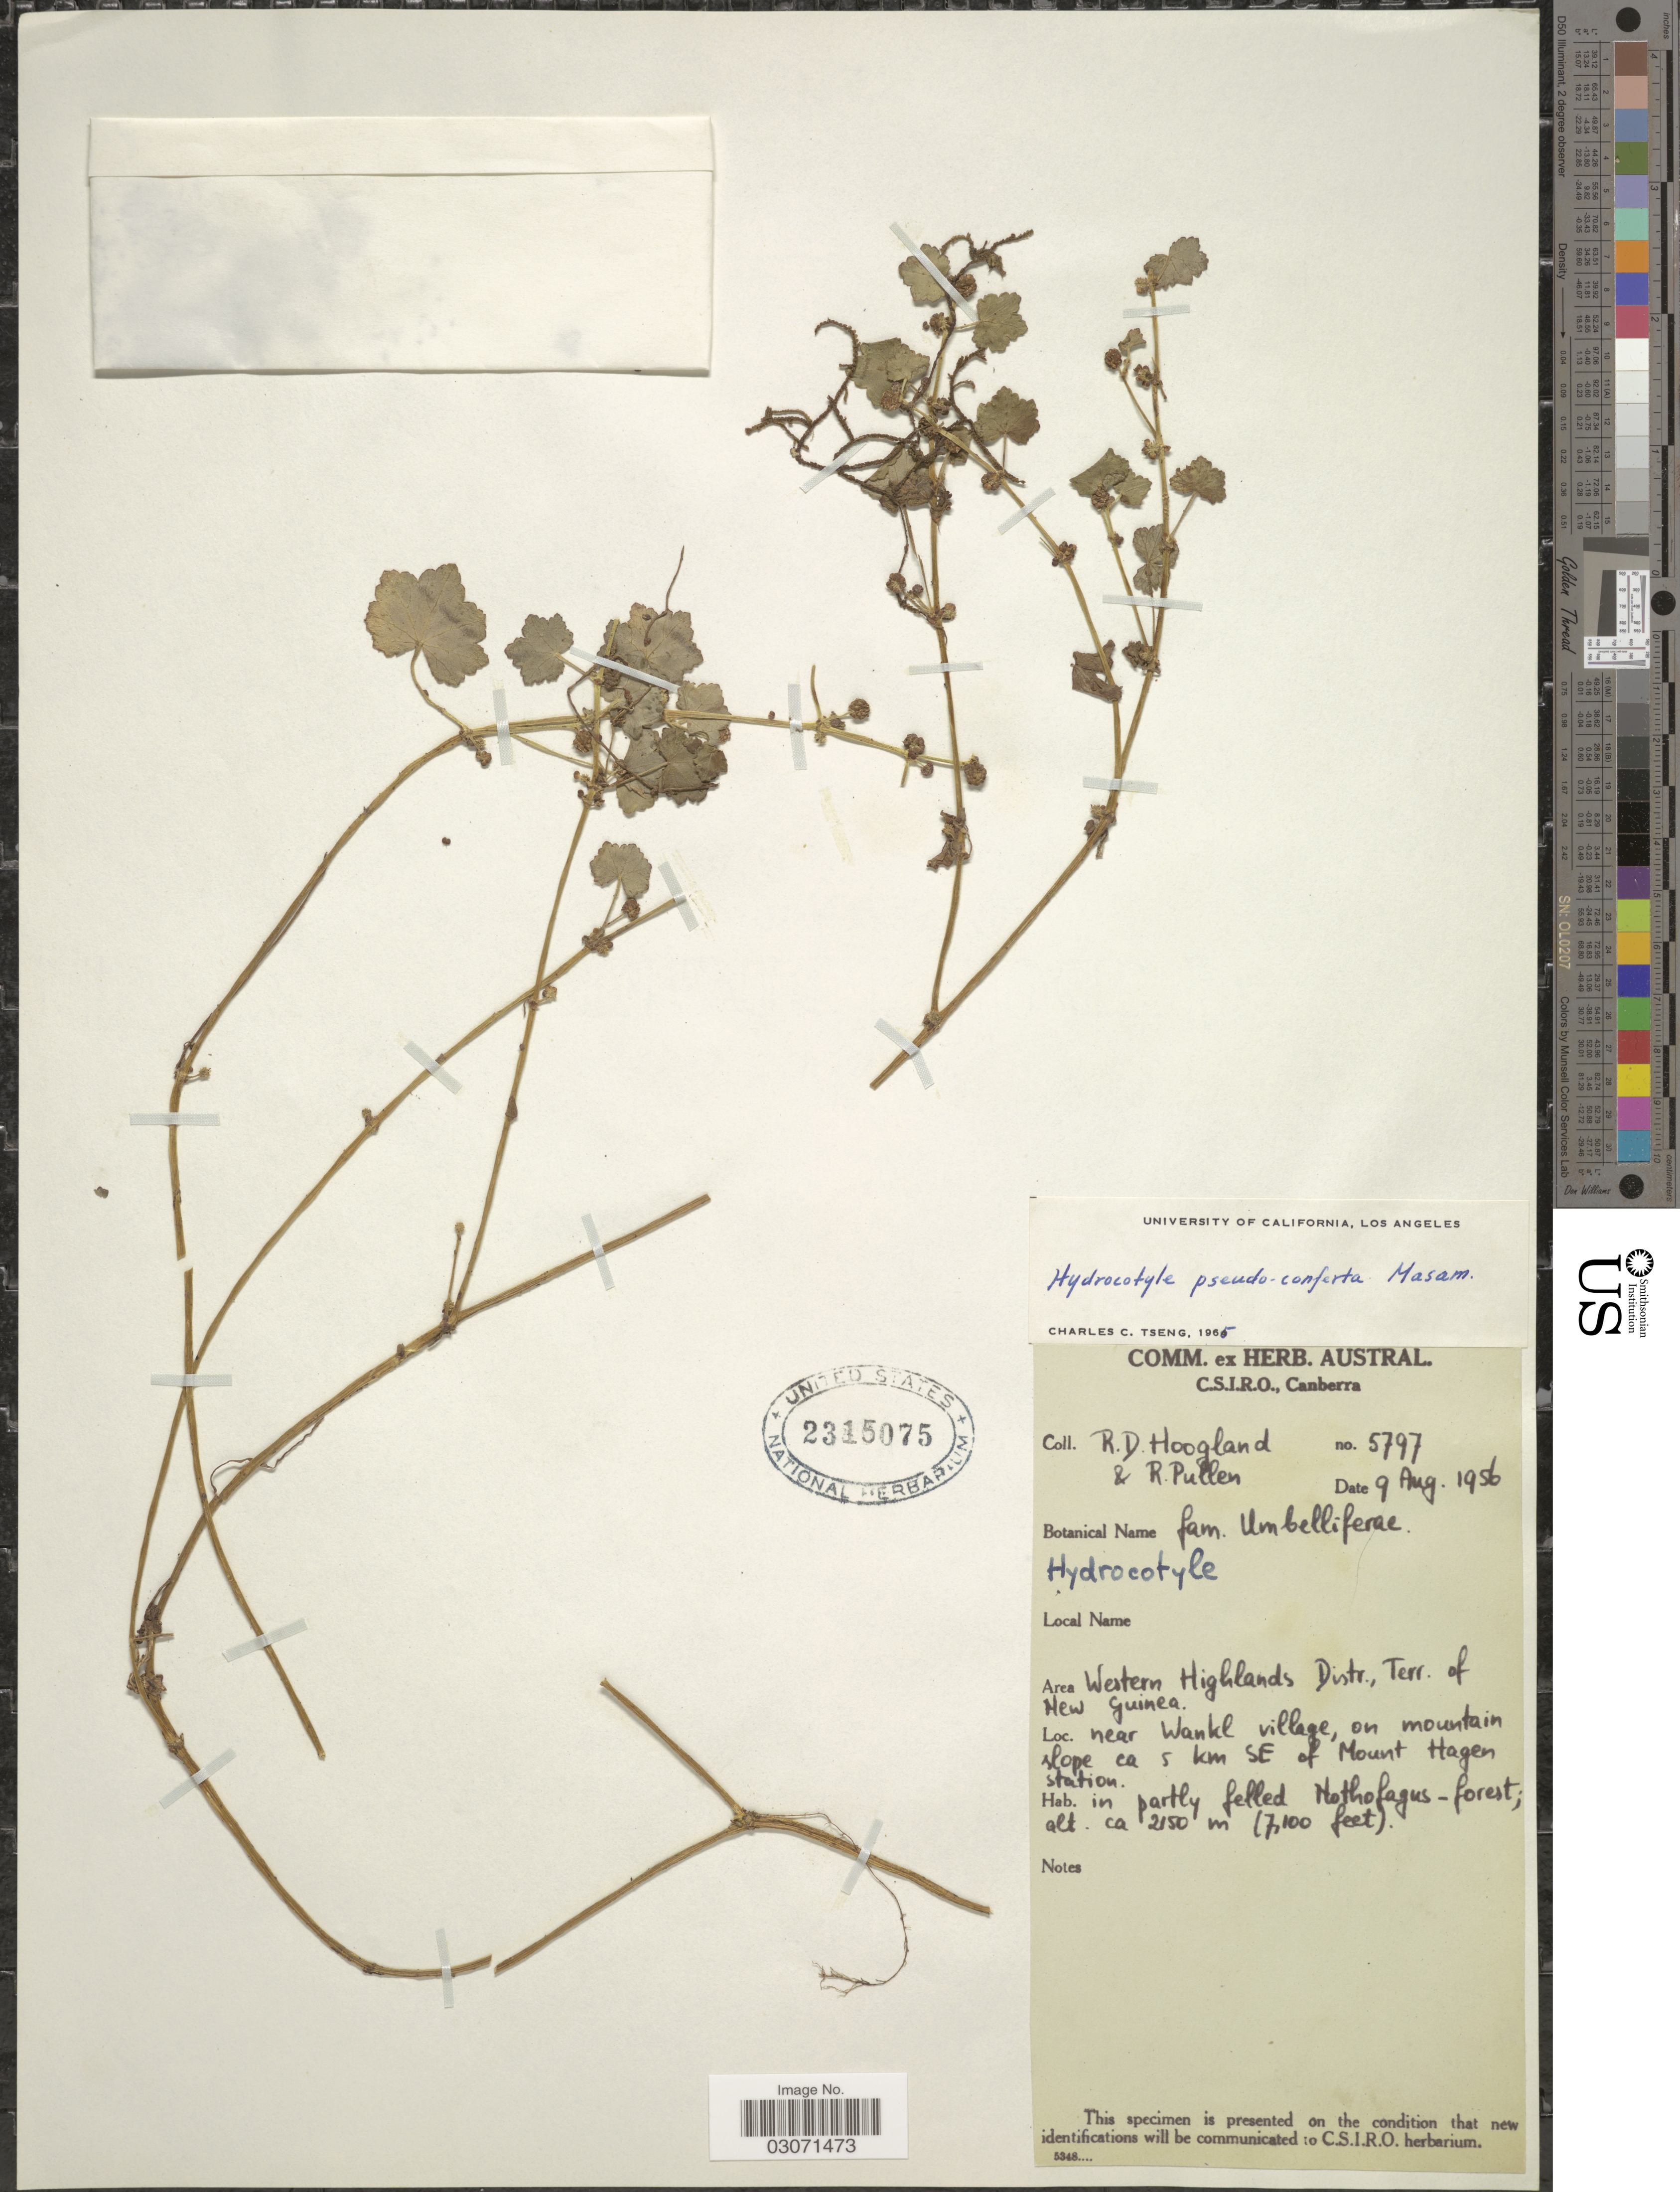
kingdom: Plantae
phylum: Tracheophyta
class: Magnoliopsida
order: Apiales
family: Araliaceae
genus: Hydrocotyle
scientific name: Hydrocotyle pseudoconferta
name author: Masam.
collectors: R. D. Hoogland & R. Pullen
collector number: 5797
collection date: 1956-08-09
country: Papua New Guinea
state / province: Western Highlands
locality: Area Western Highlands Distr., Terr. of New Guinea. Near Wankl village, on mountain slope ca 5 km SE of Mount Hagen Station.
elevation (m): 2150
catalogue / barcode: US 2315075